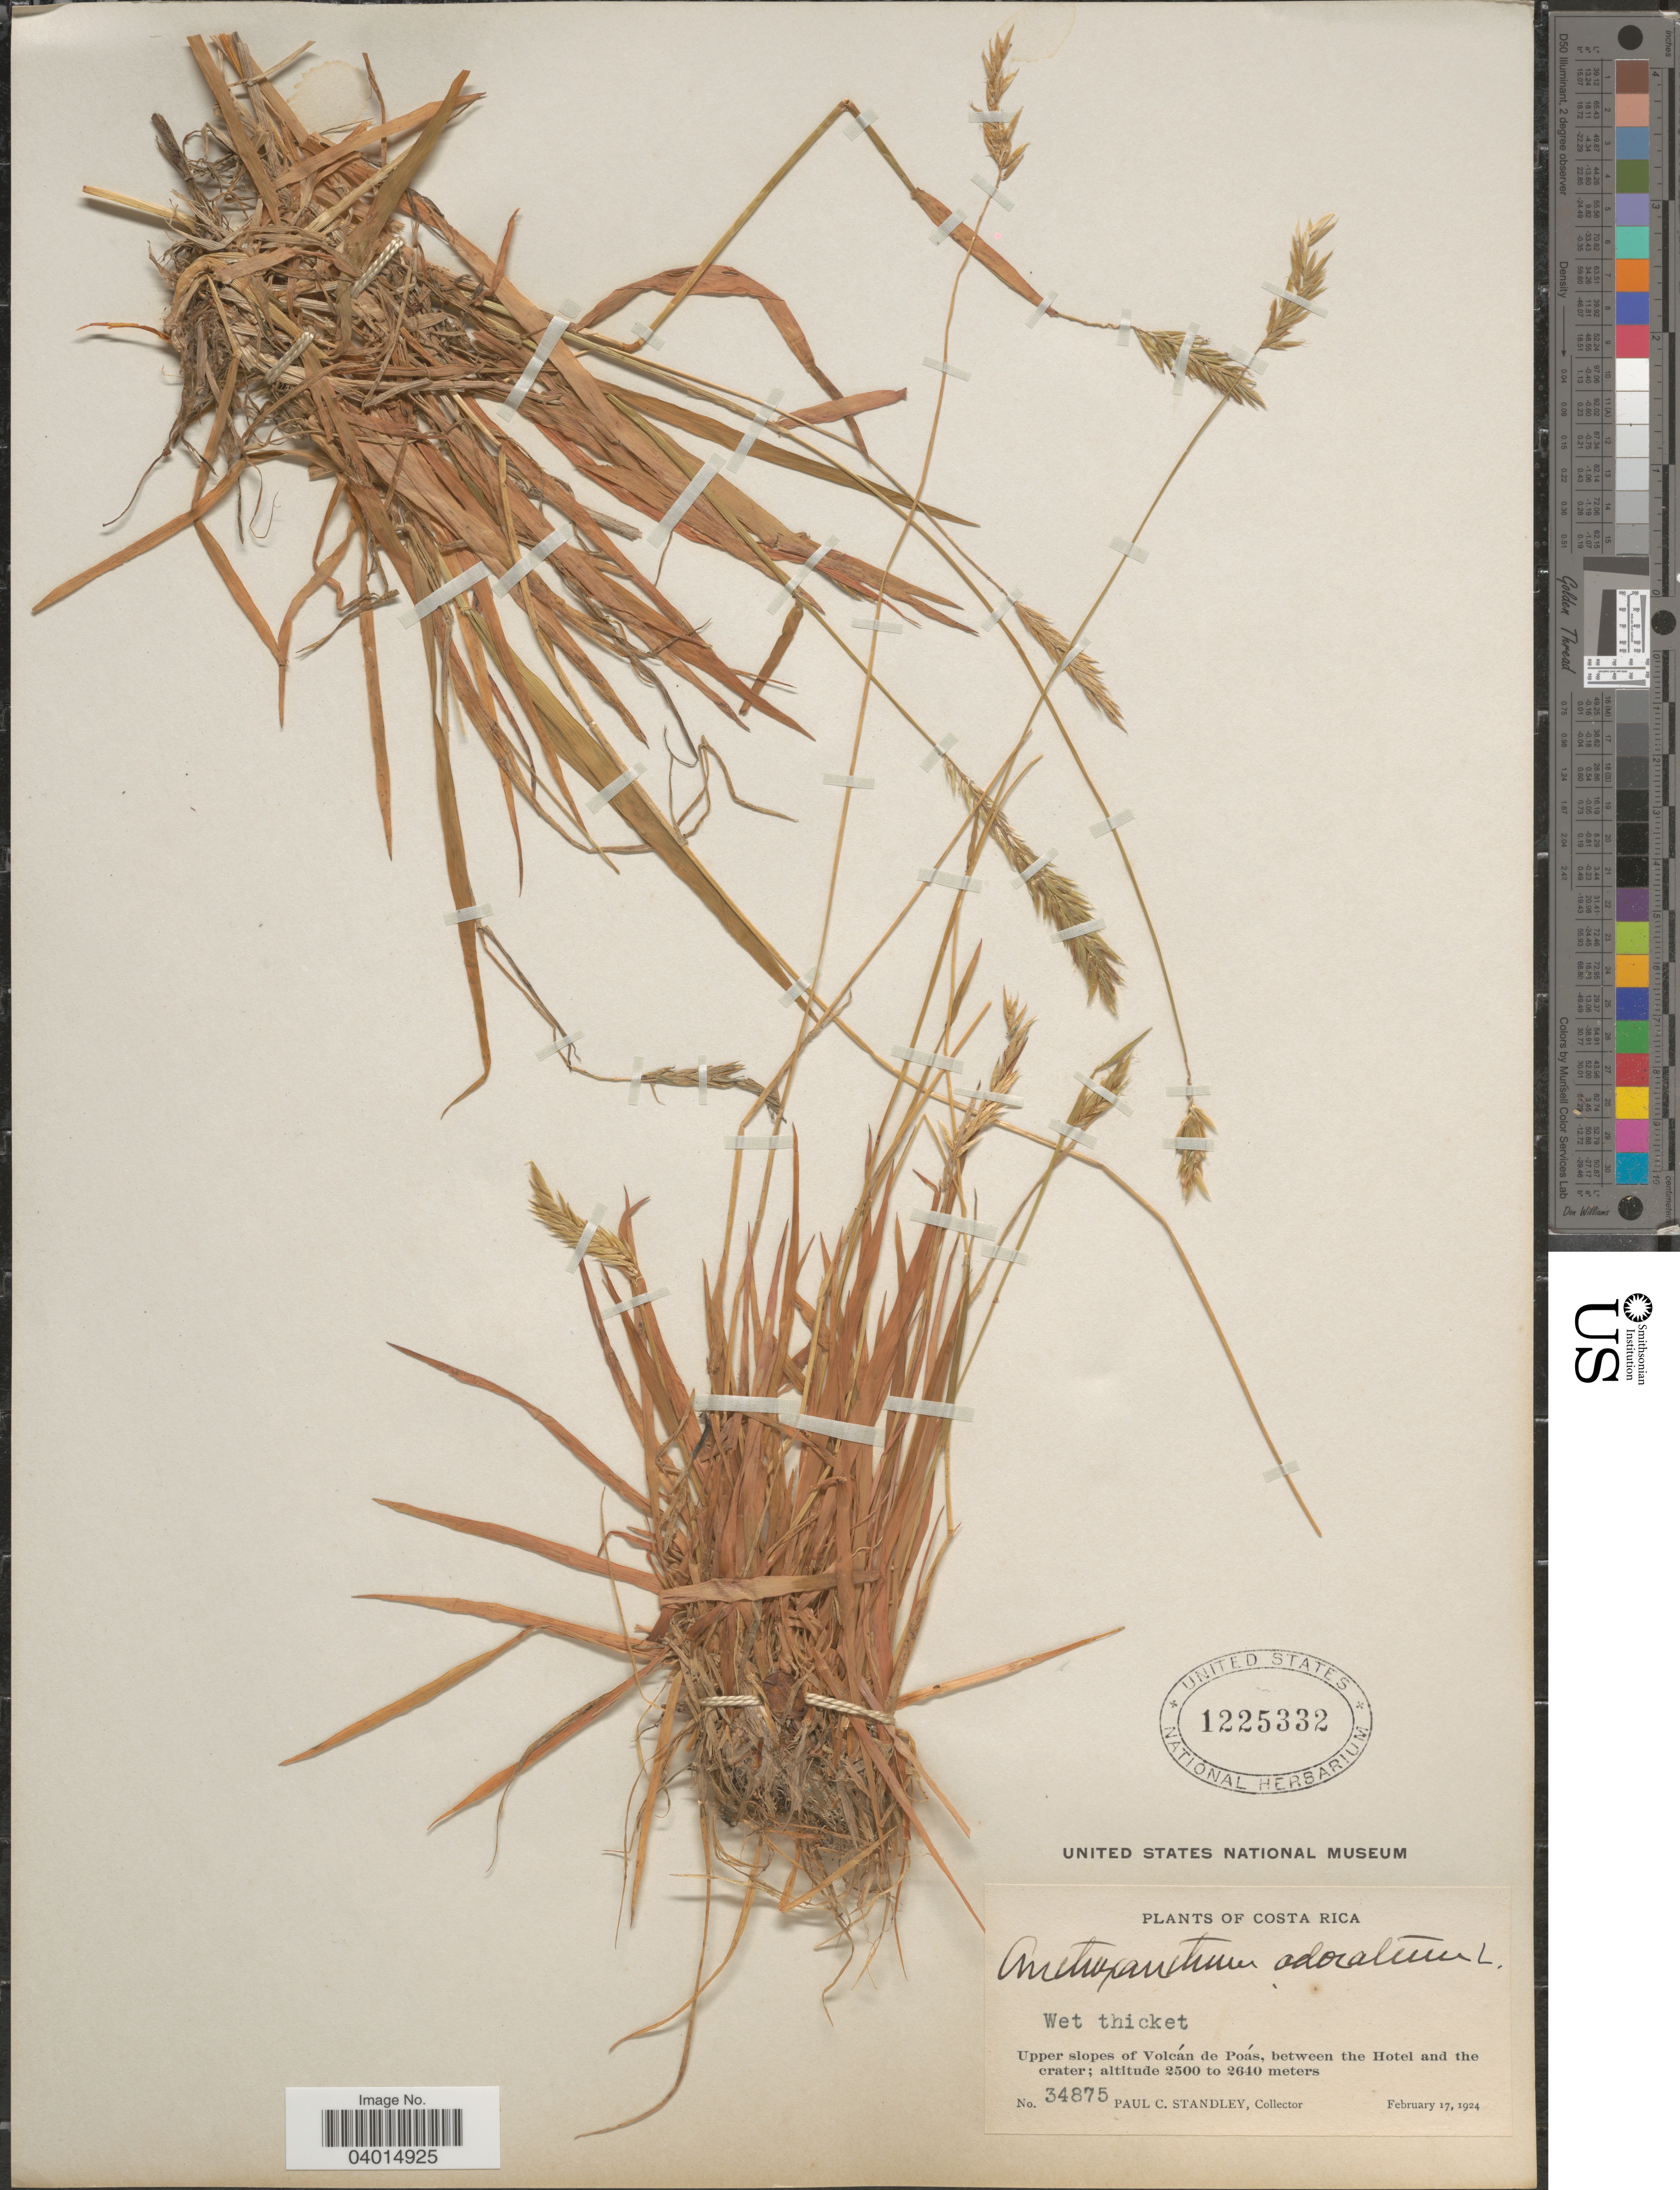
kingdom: Plantae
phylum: Tracheophyta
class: Liliopsida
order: Poales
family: Poaceae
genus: Anthoxanthum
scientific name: Anthoxanthum odoratum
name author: L.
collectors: P. C. Standley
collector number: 34875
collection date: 1924-02-17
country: Costa Rica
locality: Upper slopes of Volcán de Poás, between the Hotel and the crater.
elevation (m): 2500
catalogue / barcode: US 1225332